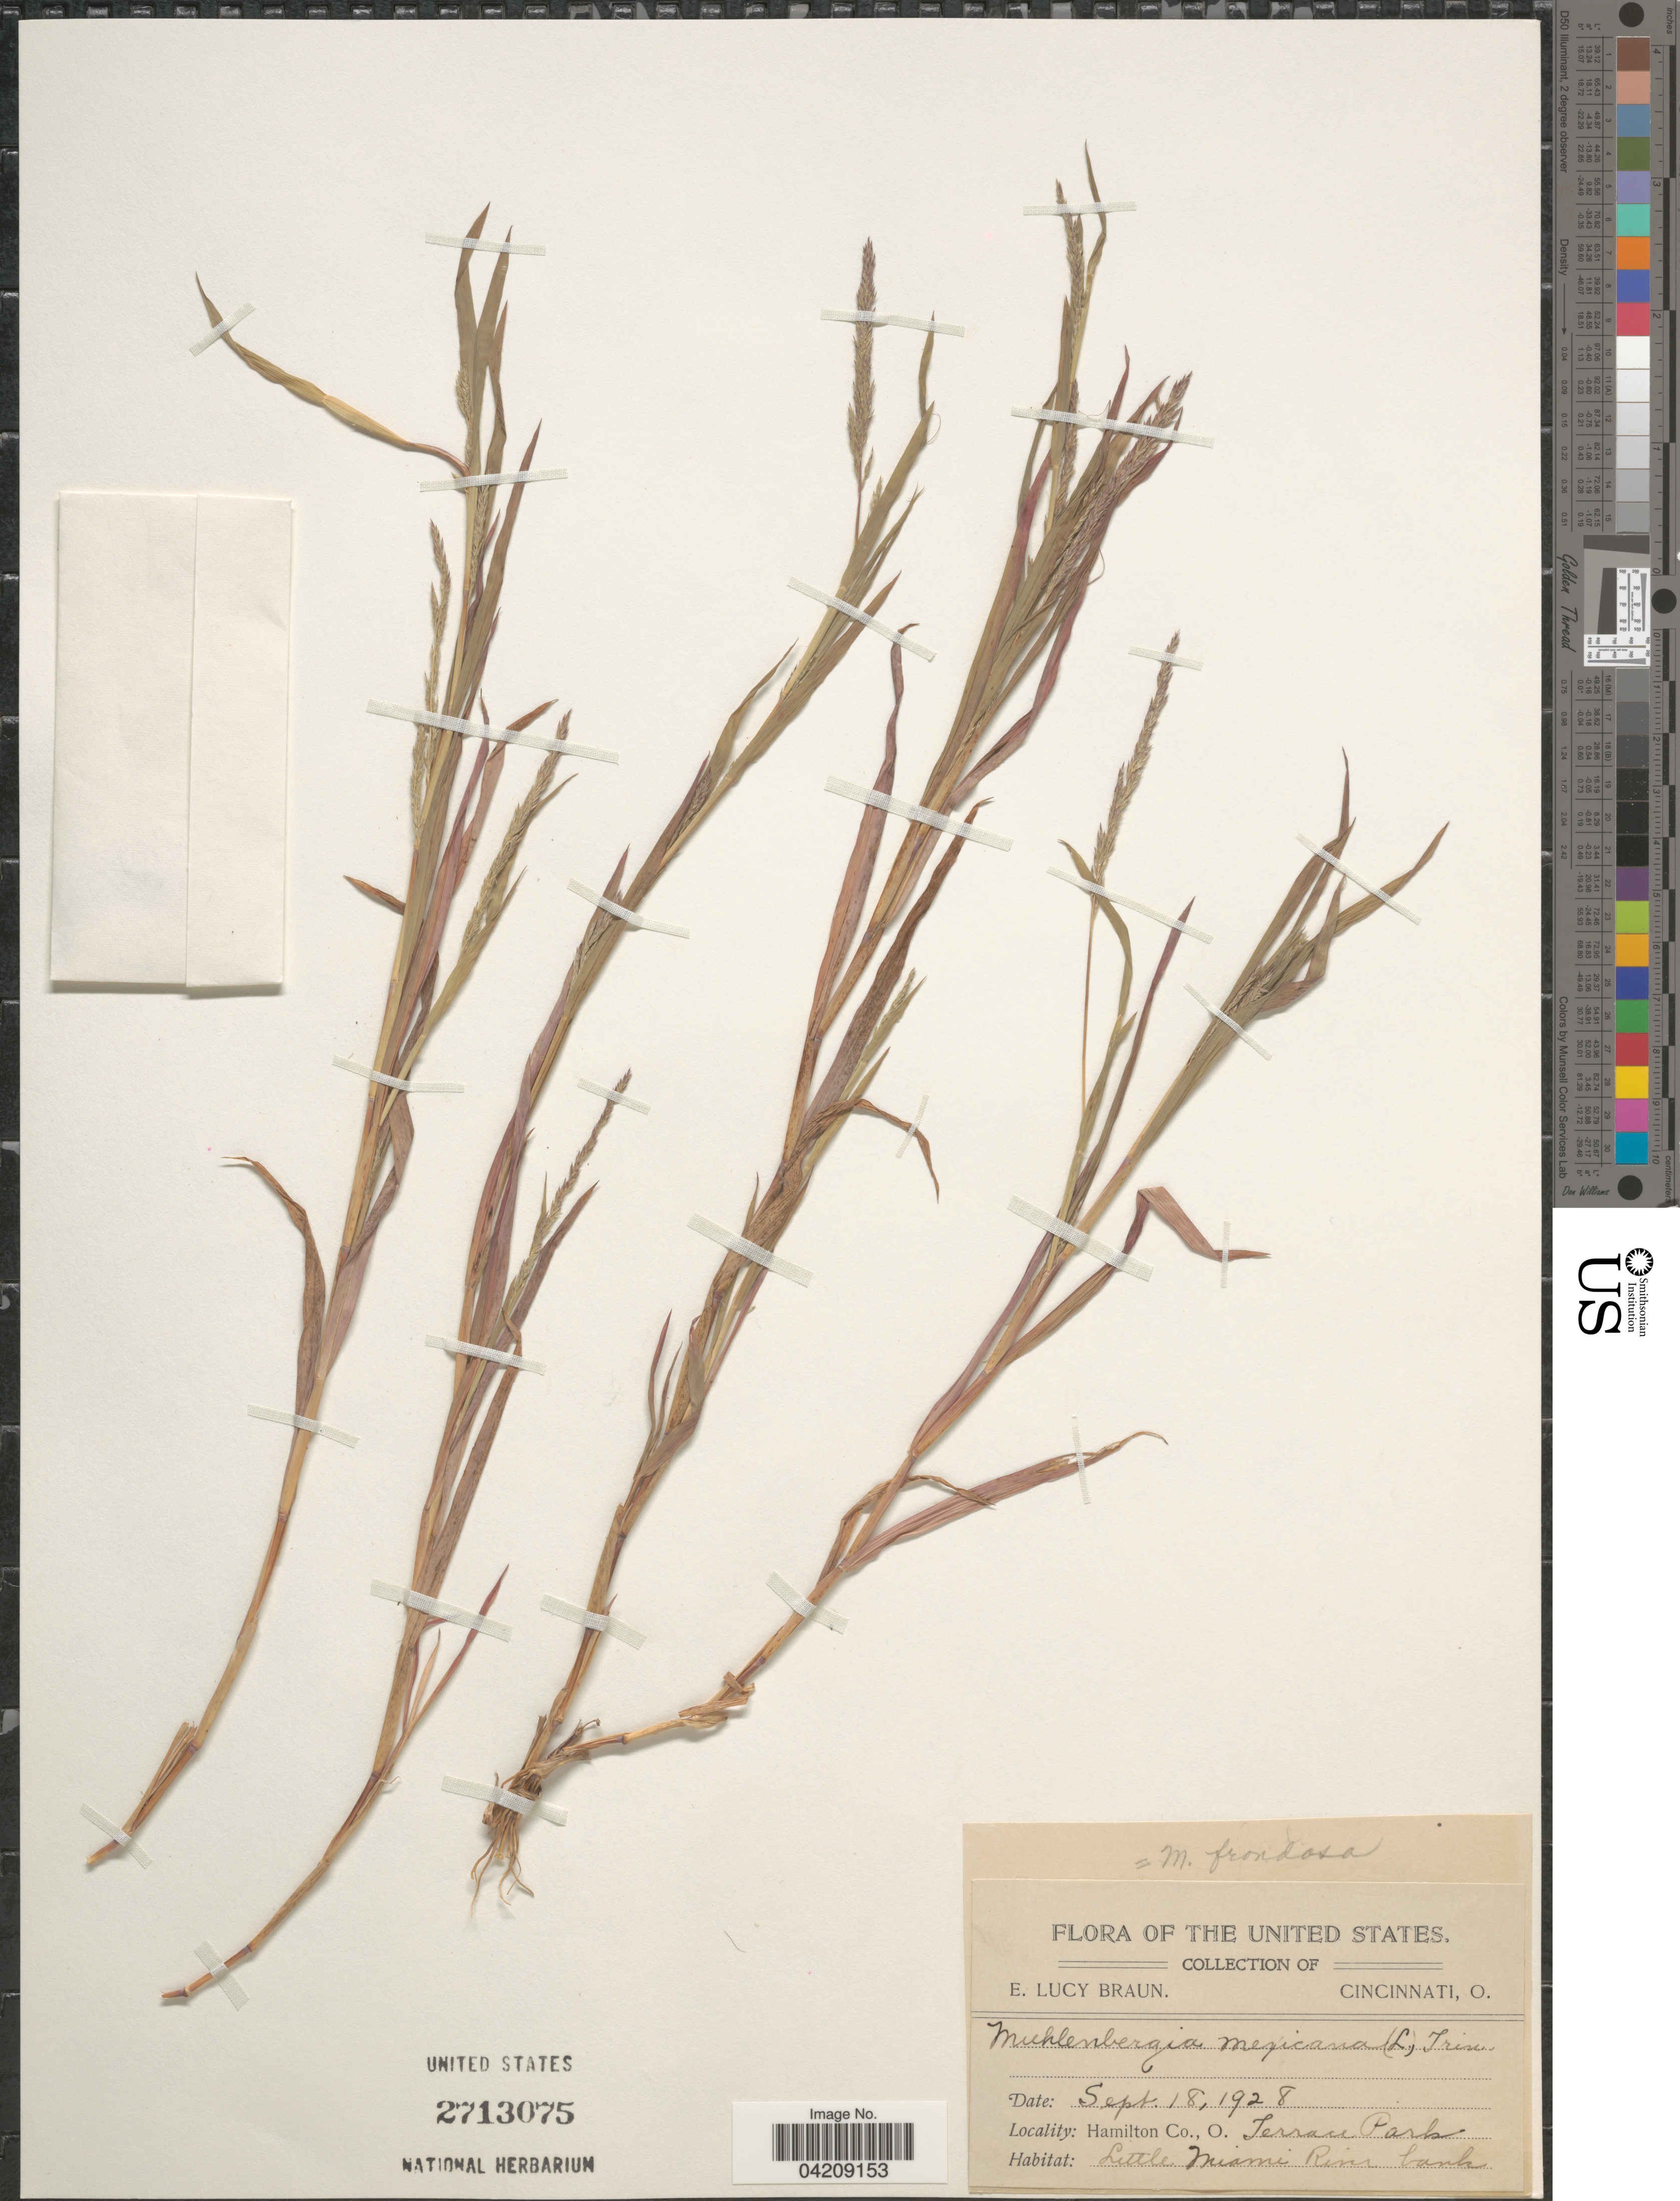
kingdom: Plantae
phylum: Tracheophyta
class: Liliopsida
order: Poales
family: Poaceae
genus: Muhlenbergia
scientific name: Muhlenbergia frondosa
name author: (Poir.) Fernald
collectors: E. L. Braun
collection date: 1928-09-18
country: United States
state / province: Ohio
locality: Hamilton Co. Terrace Park. Little Miami River bank.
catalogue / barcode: US 2713075